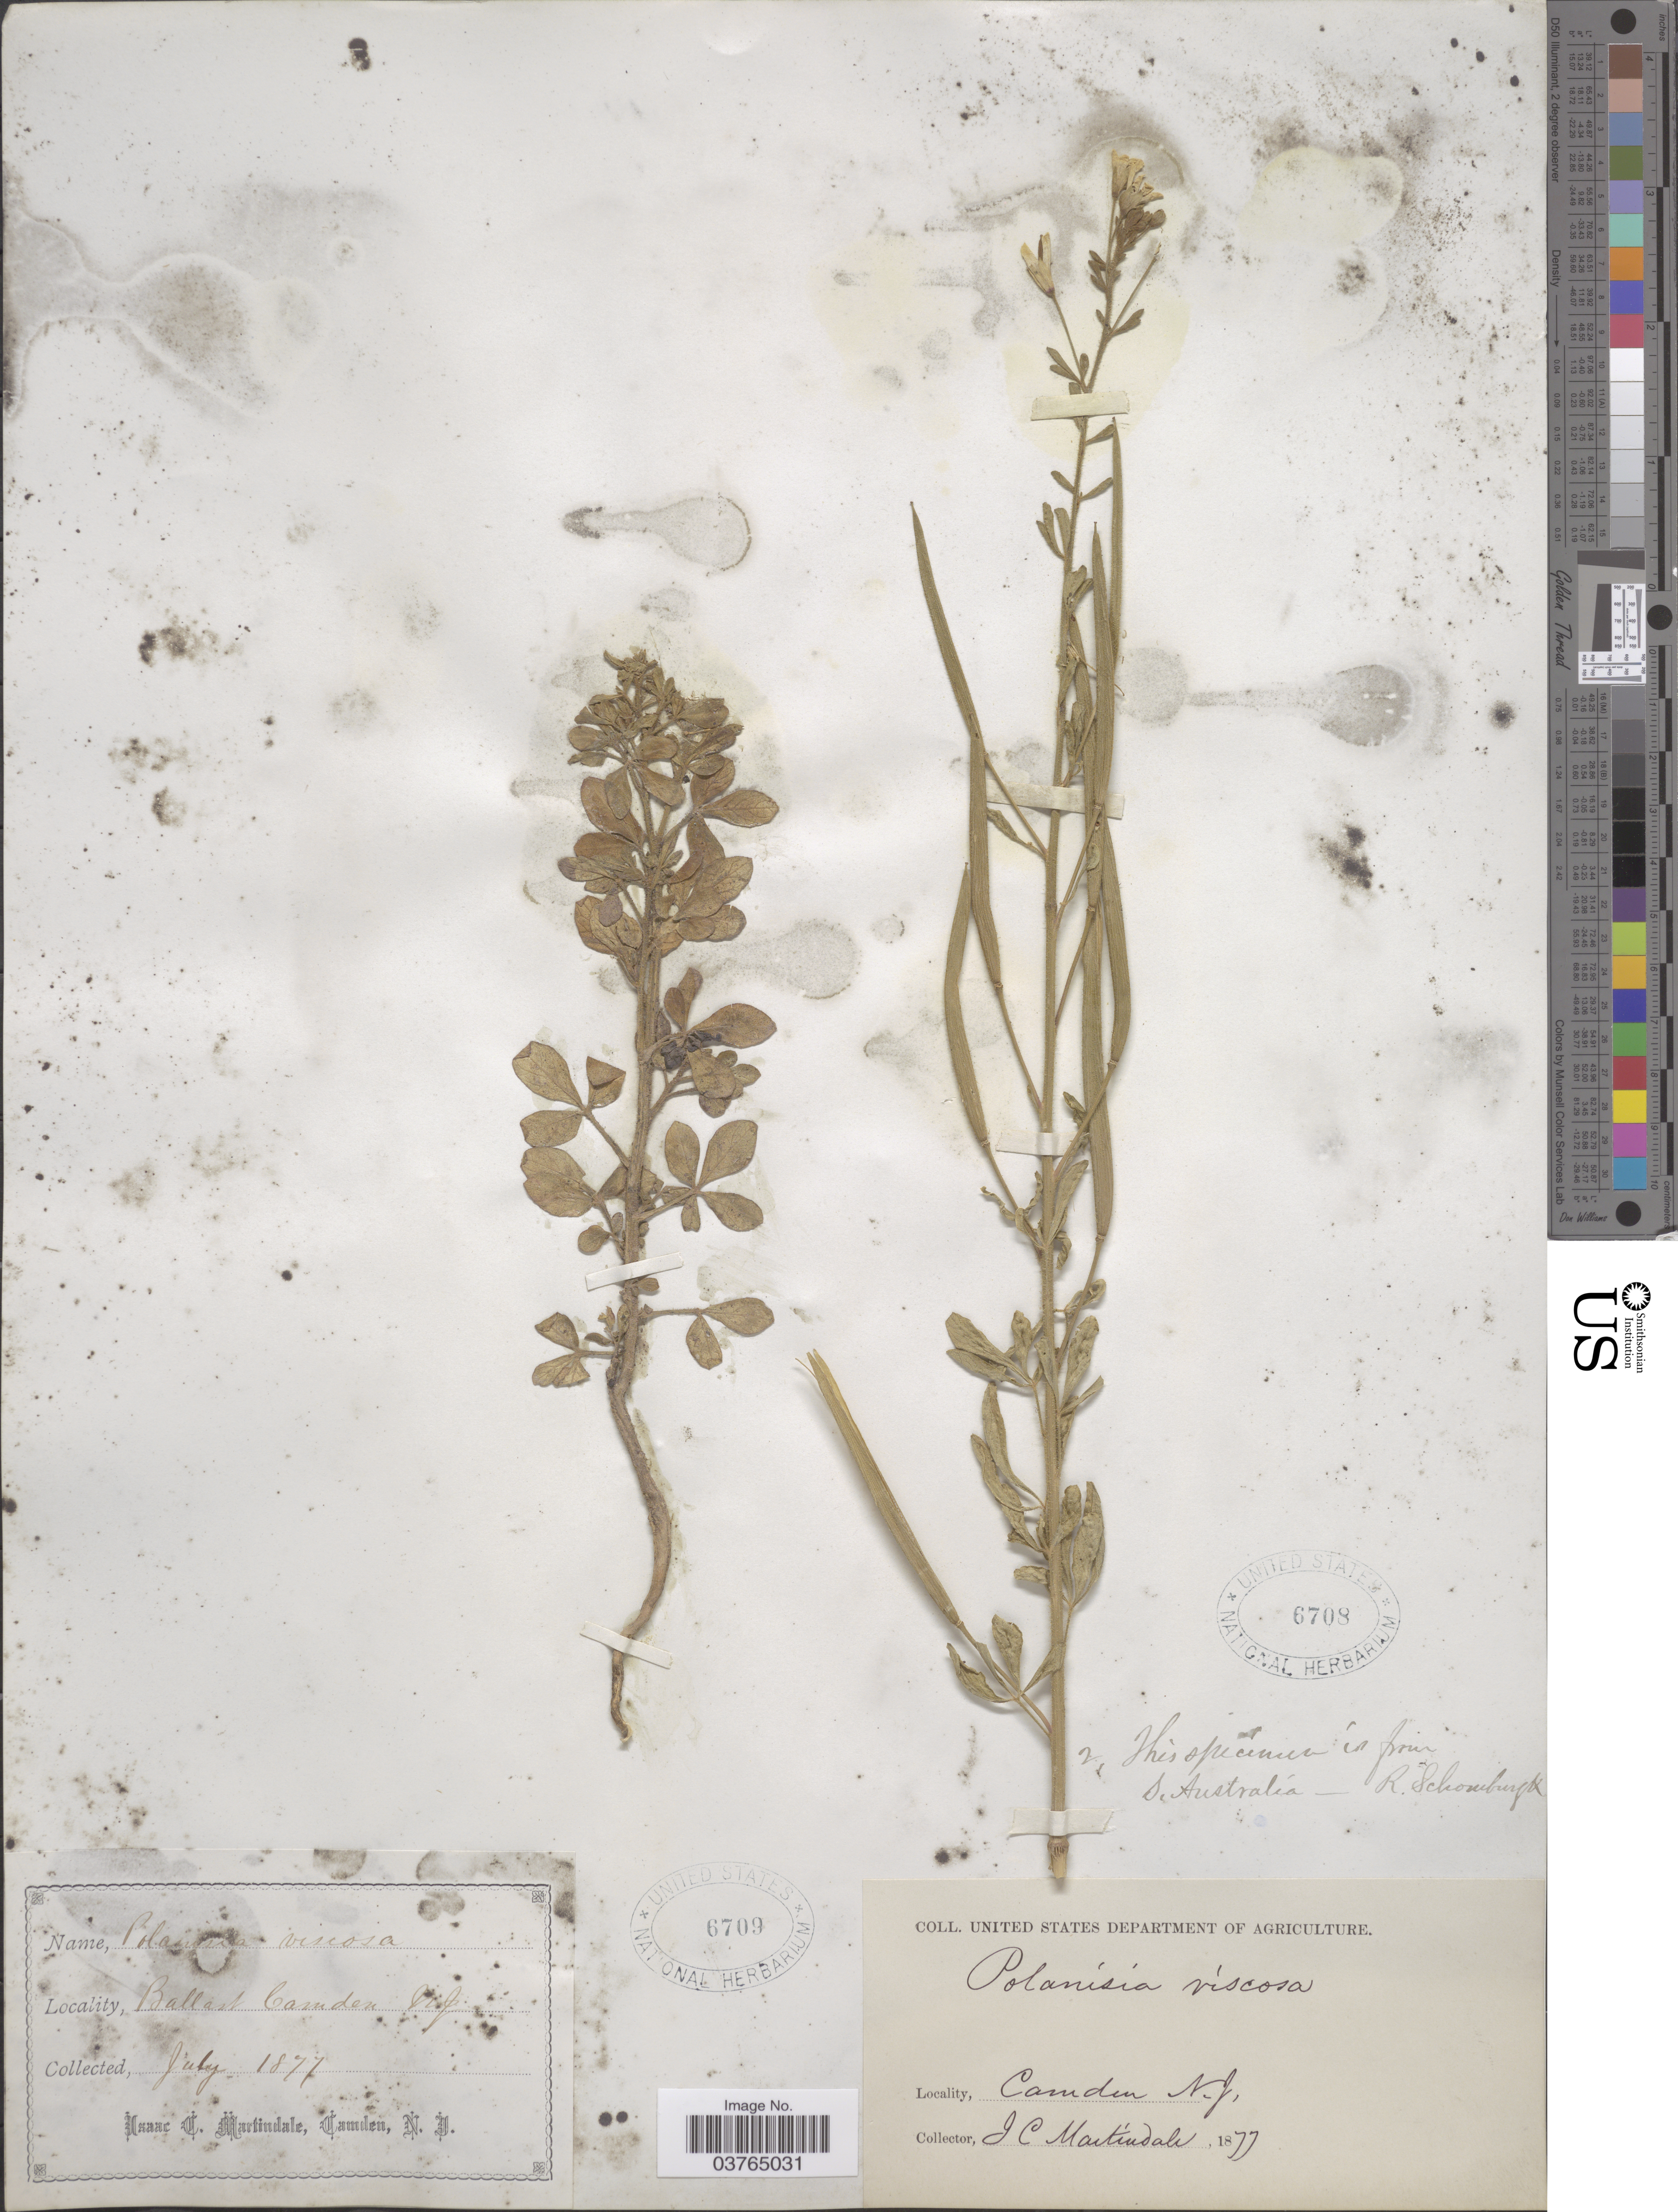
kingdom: Plantae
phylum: Tracheophyta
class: Magnoliopsida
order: Brassicales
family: Cleomaceae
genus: Arivela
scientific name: Arivela viscosa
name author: (L.) Raf.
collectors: I. C. Martindale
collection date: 1877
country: United States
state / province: New Jersey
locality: Camden.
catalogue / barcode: US 6708-2